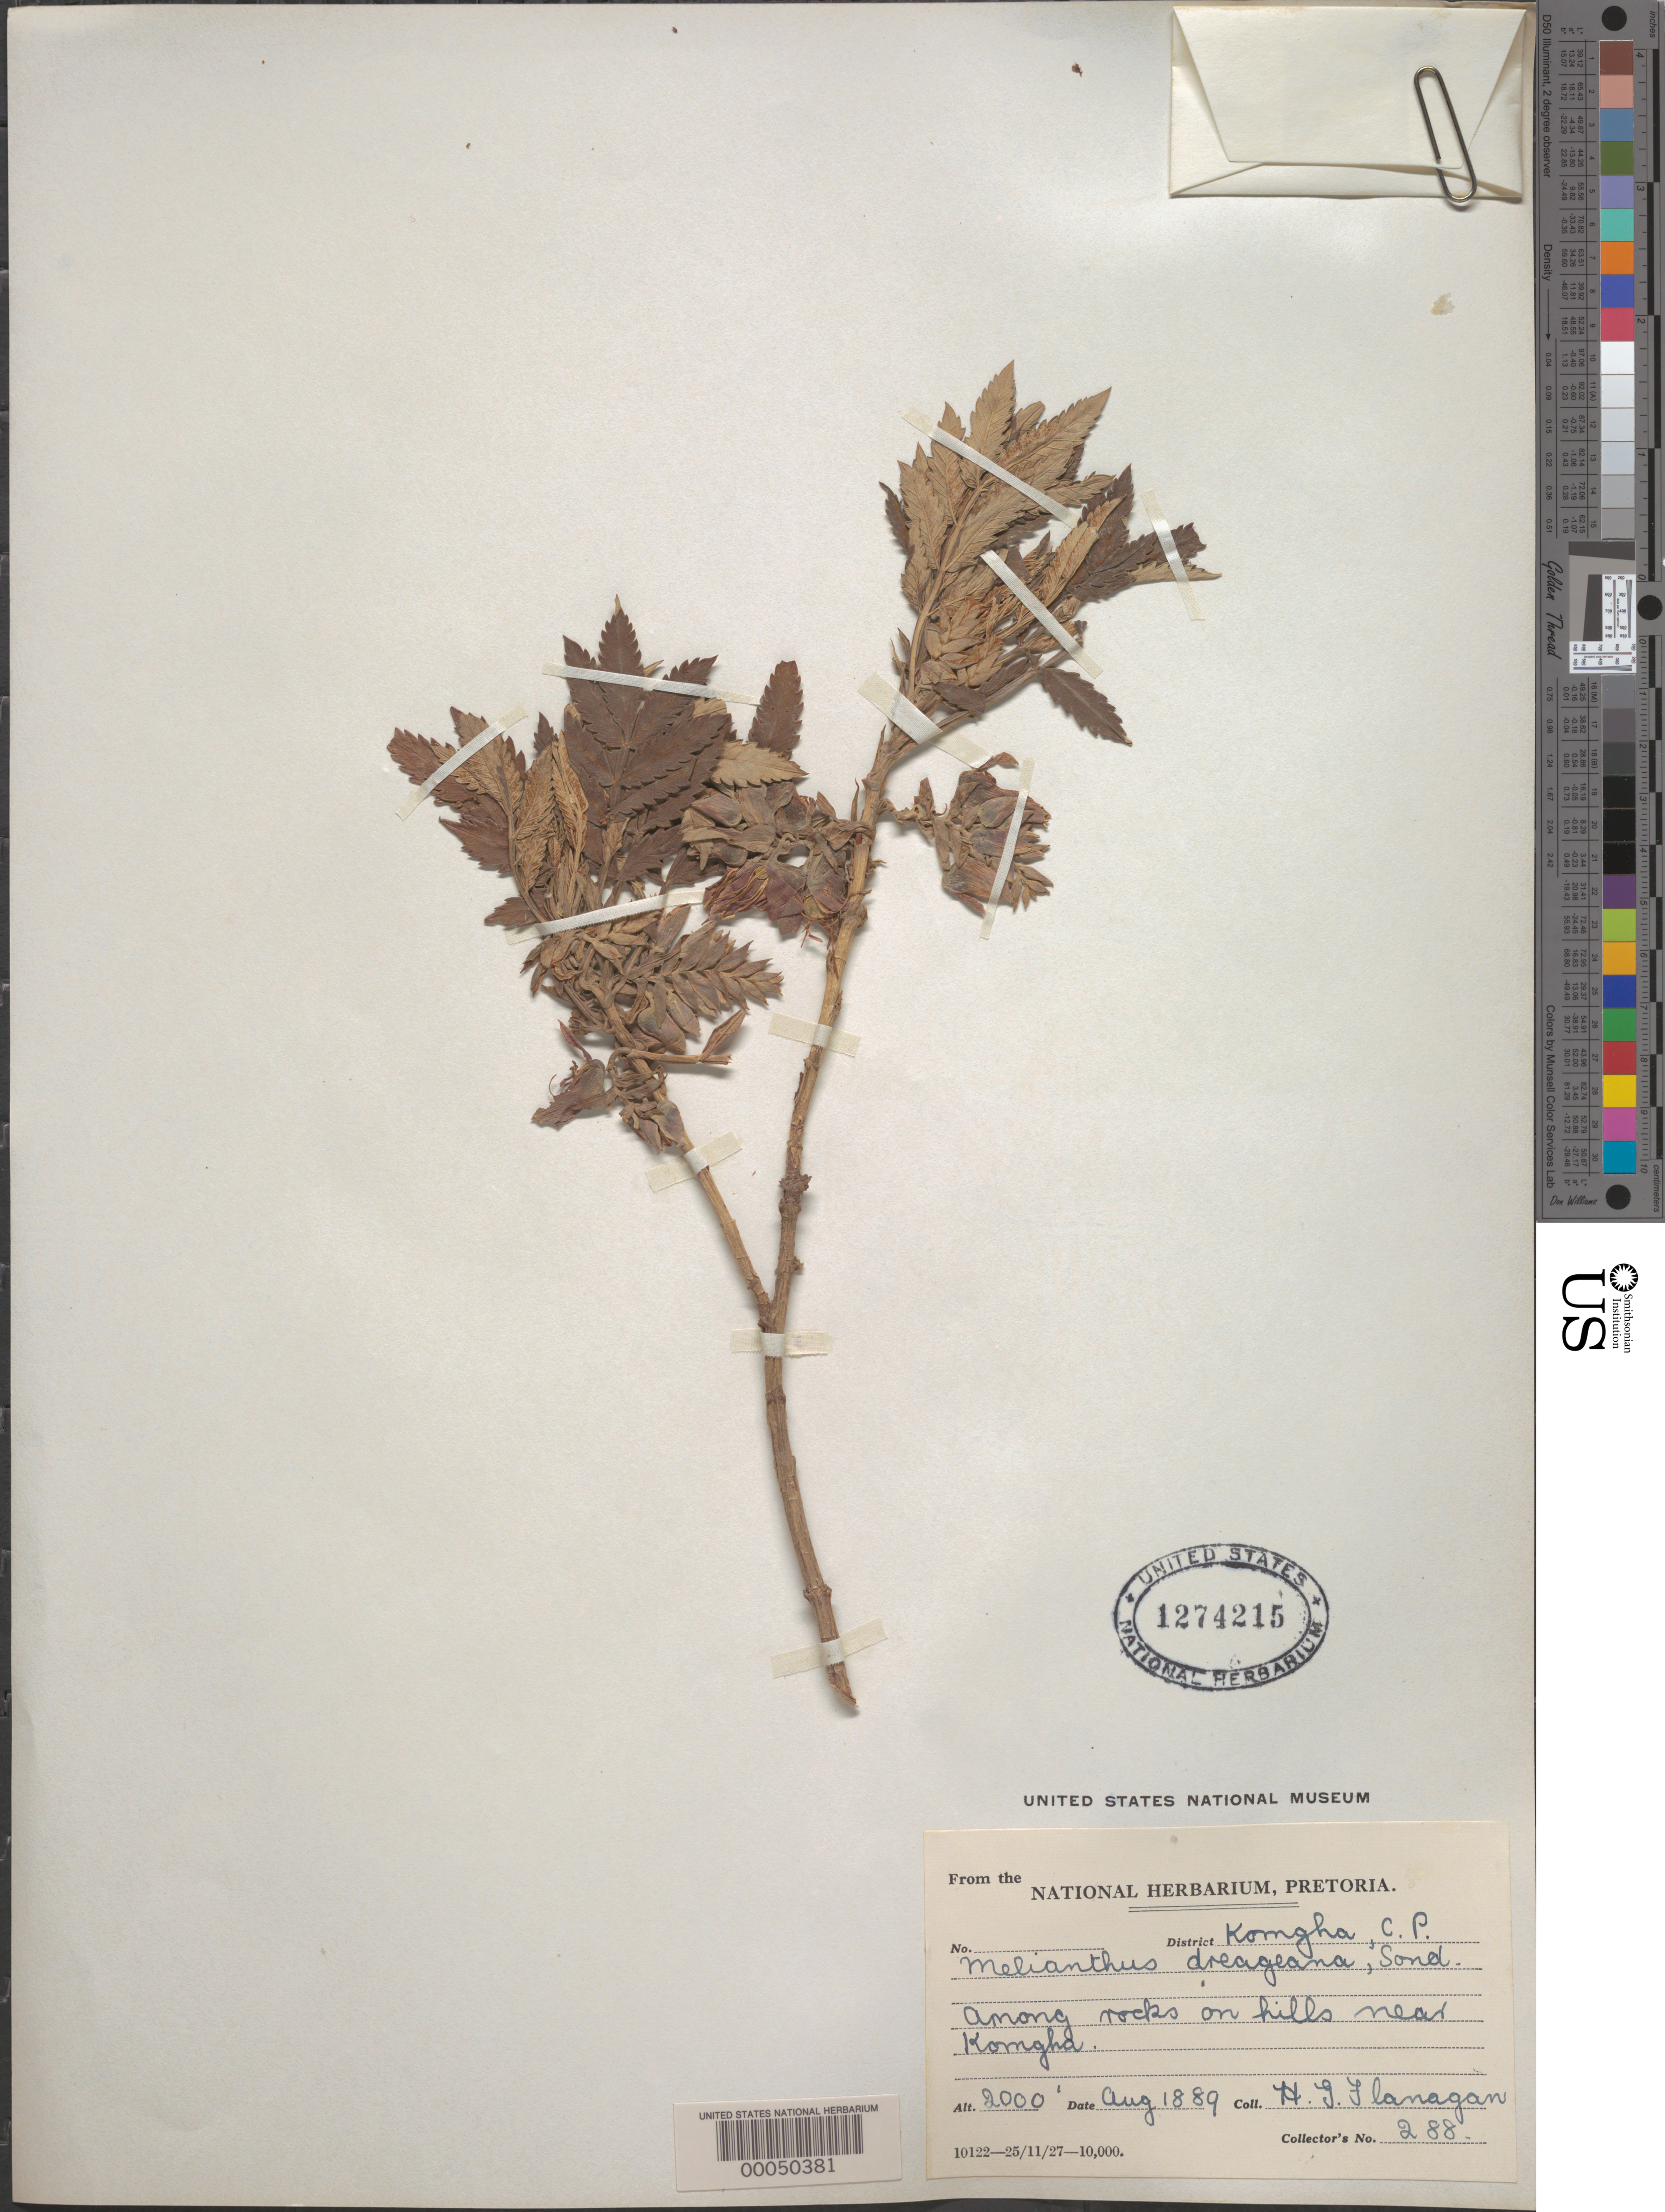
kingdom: Plantae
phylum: Tracheophyta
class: Magnoliopsida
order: Geraniales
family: Melianthaceae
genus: Melianthus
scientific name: Melianthus dreageana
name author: Sond.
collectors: H. Flanagan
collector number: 288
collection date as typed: Aug 1889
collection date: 1889-08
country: South Africa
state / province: Eastern Cape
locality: Among rock on hills near komgha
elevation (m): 610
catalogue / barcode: US 1274215